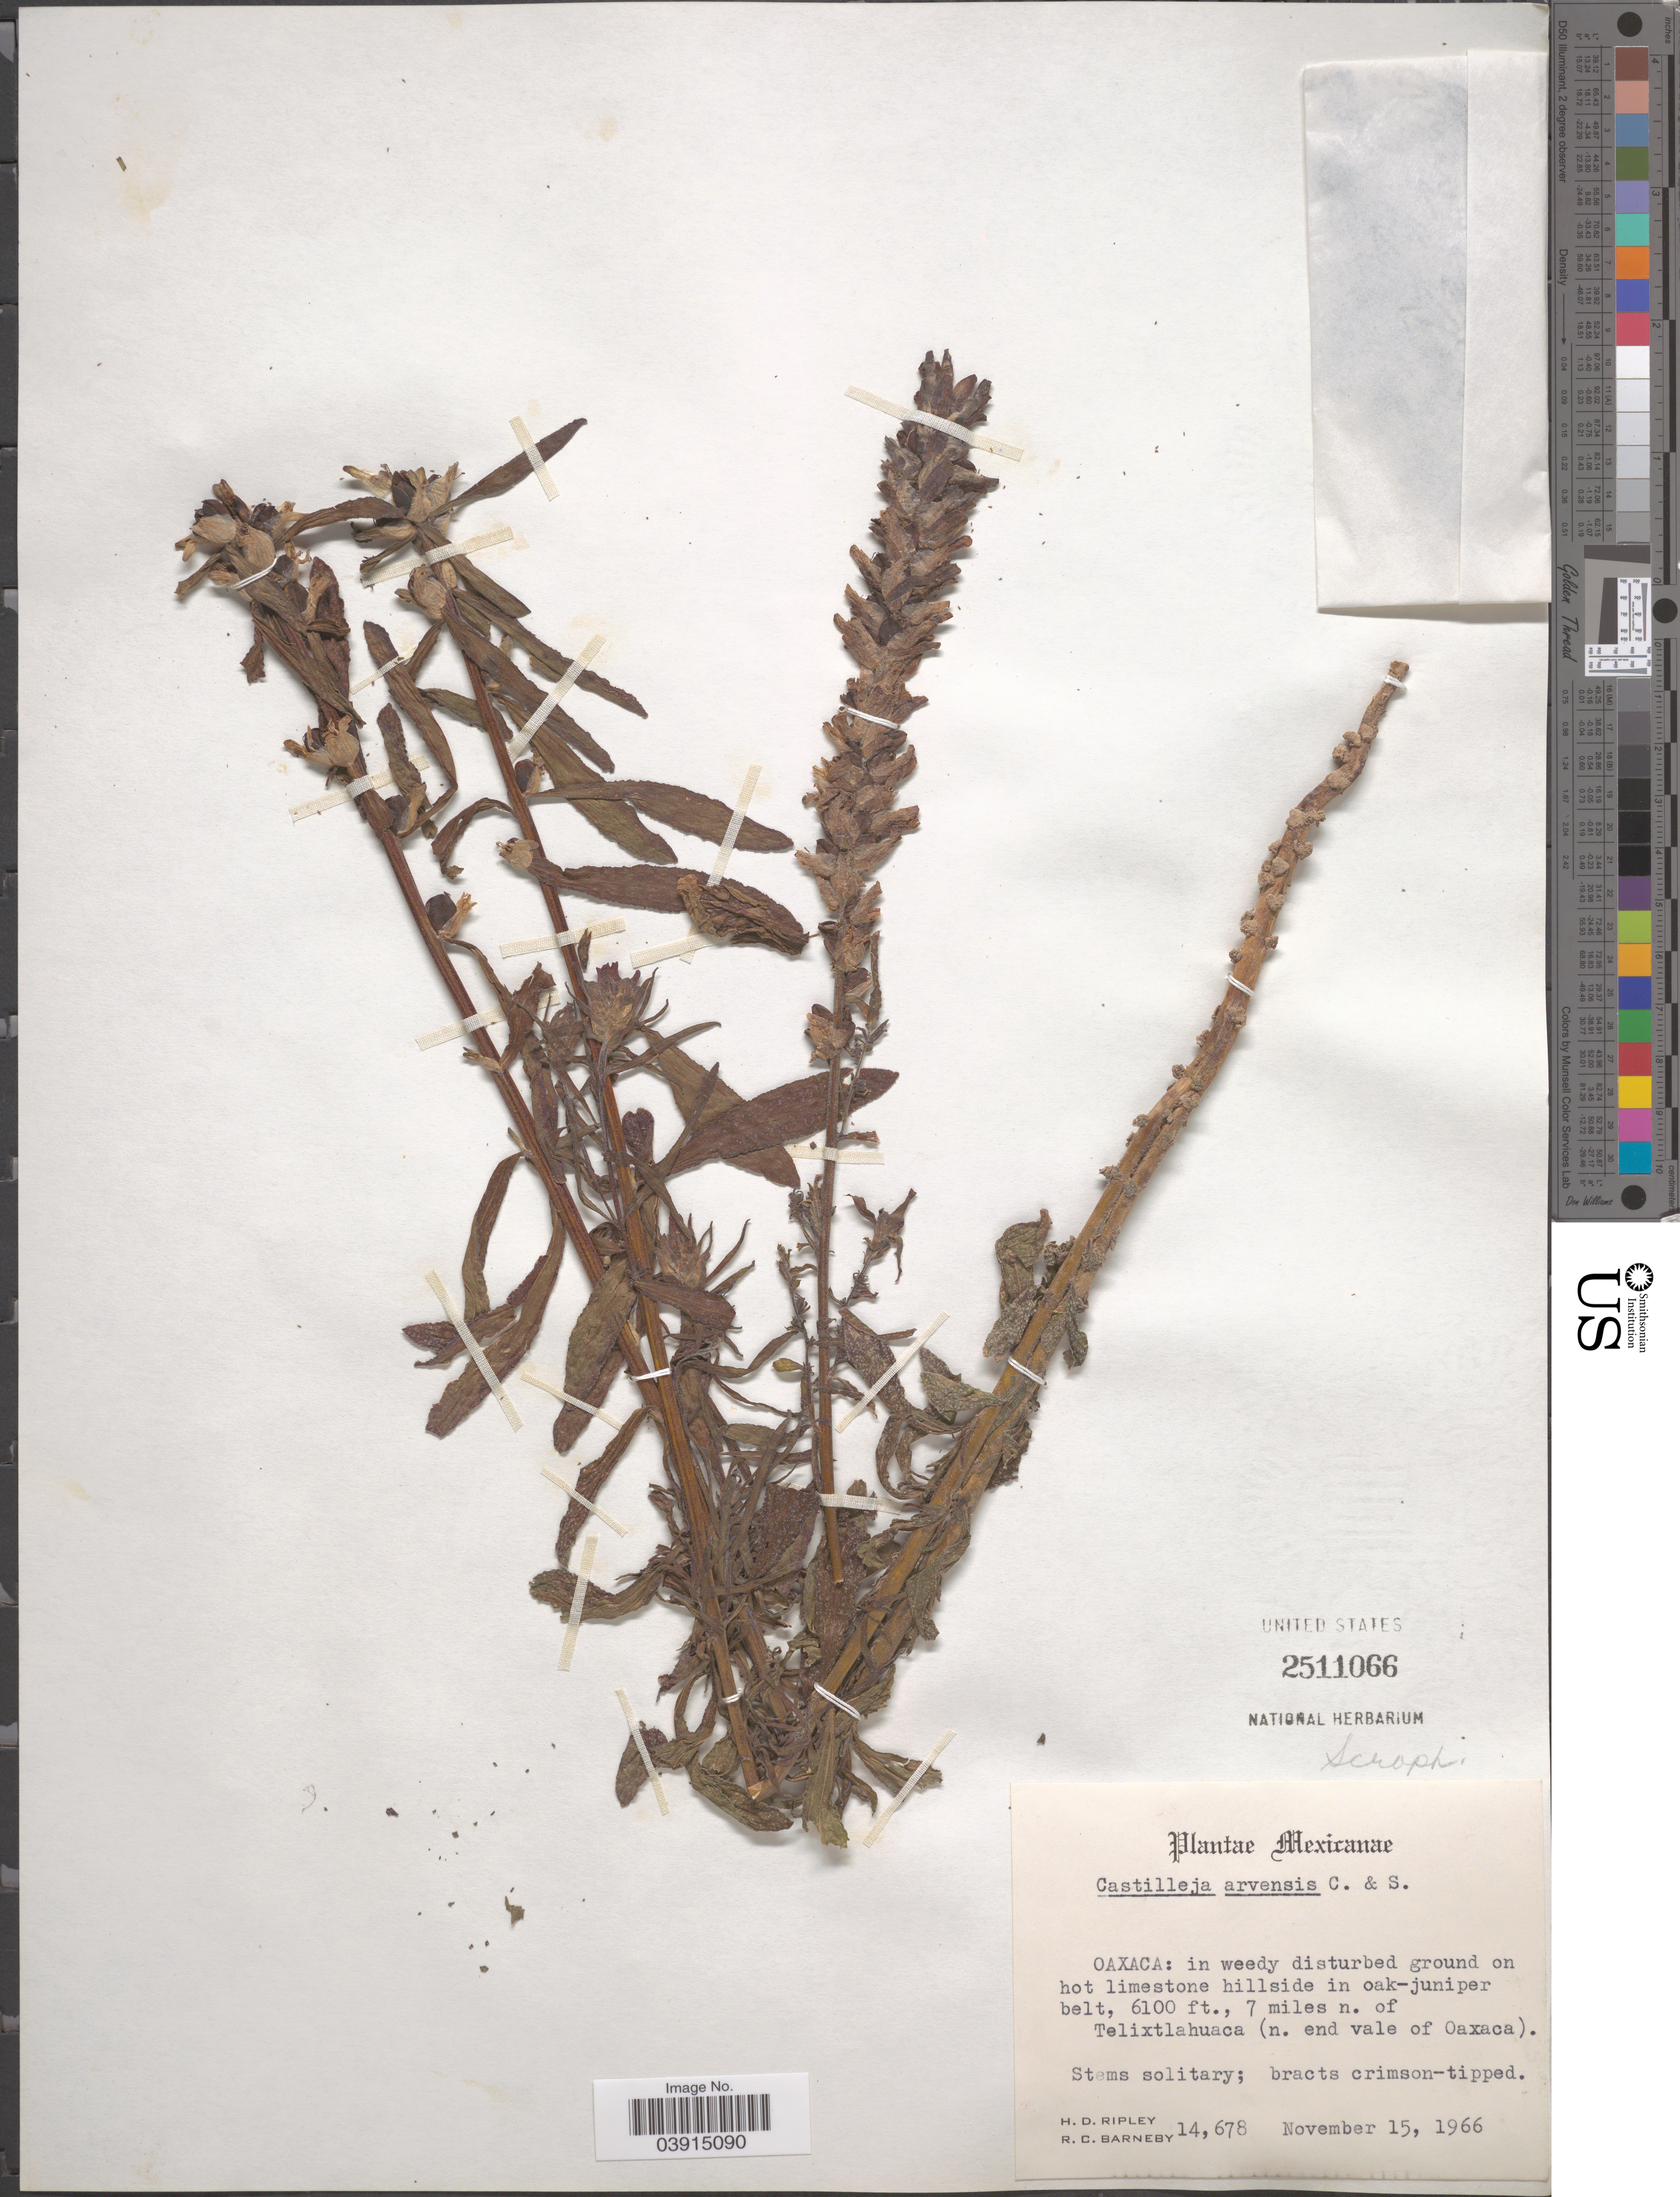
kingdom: Plantae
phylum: Tracheophyta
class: Magnoliopsida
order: Lamiales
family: Orobanchaceae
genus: Castilleja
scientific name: Castilleja arvensis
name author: Schltdl. & Cham.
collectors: H. Ripley & R. C. Barneby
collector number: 14678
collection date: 1966-11-15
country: Mexico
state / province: Oaxaca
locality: In weedy disturbed ground on hot limestone hillside in oak-juniper belt, 7 miles n. of Telixtlahuaca (n. end vale of Oaxaca).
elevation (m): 1859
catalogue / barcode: US 2511066